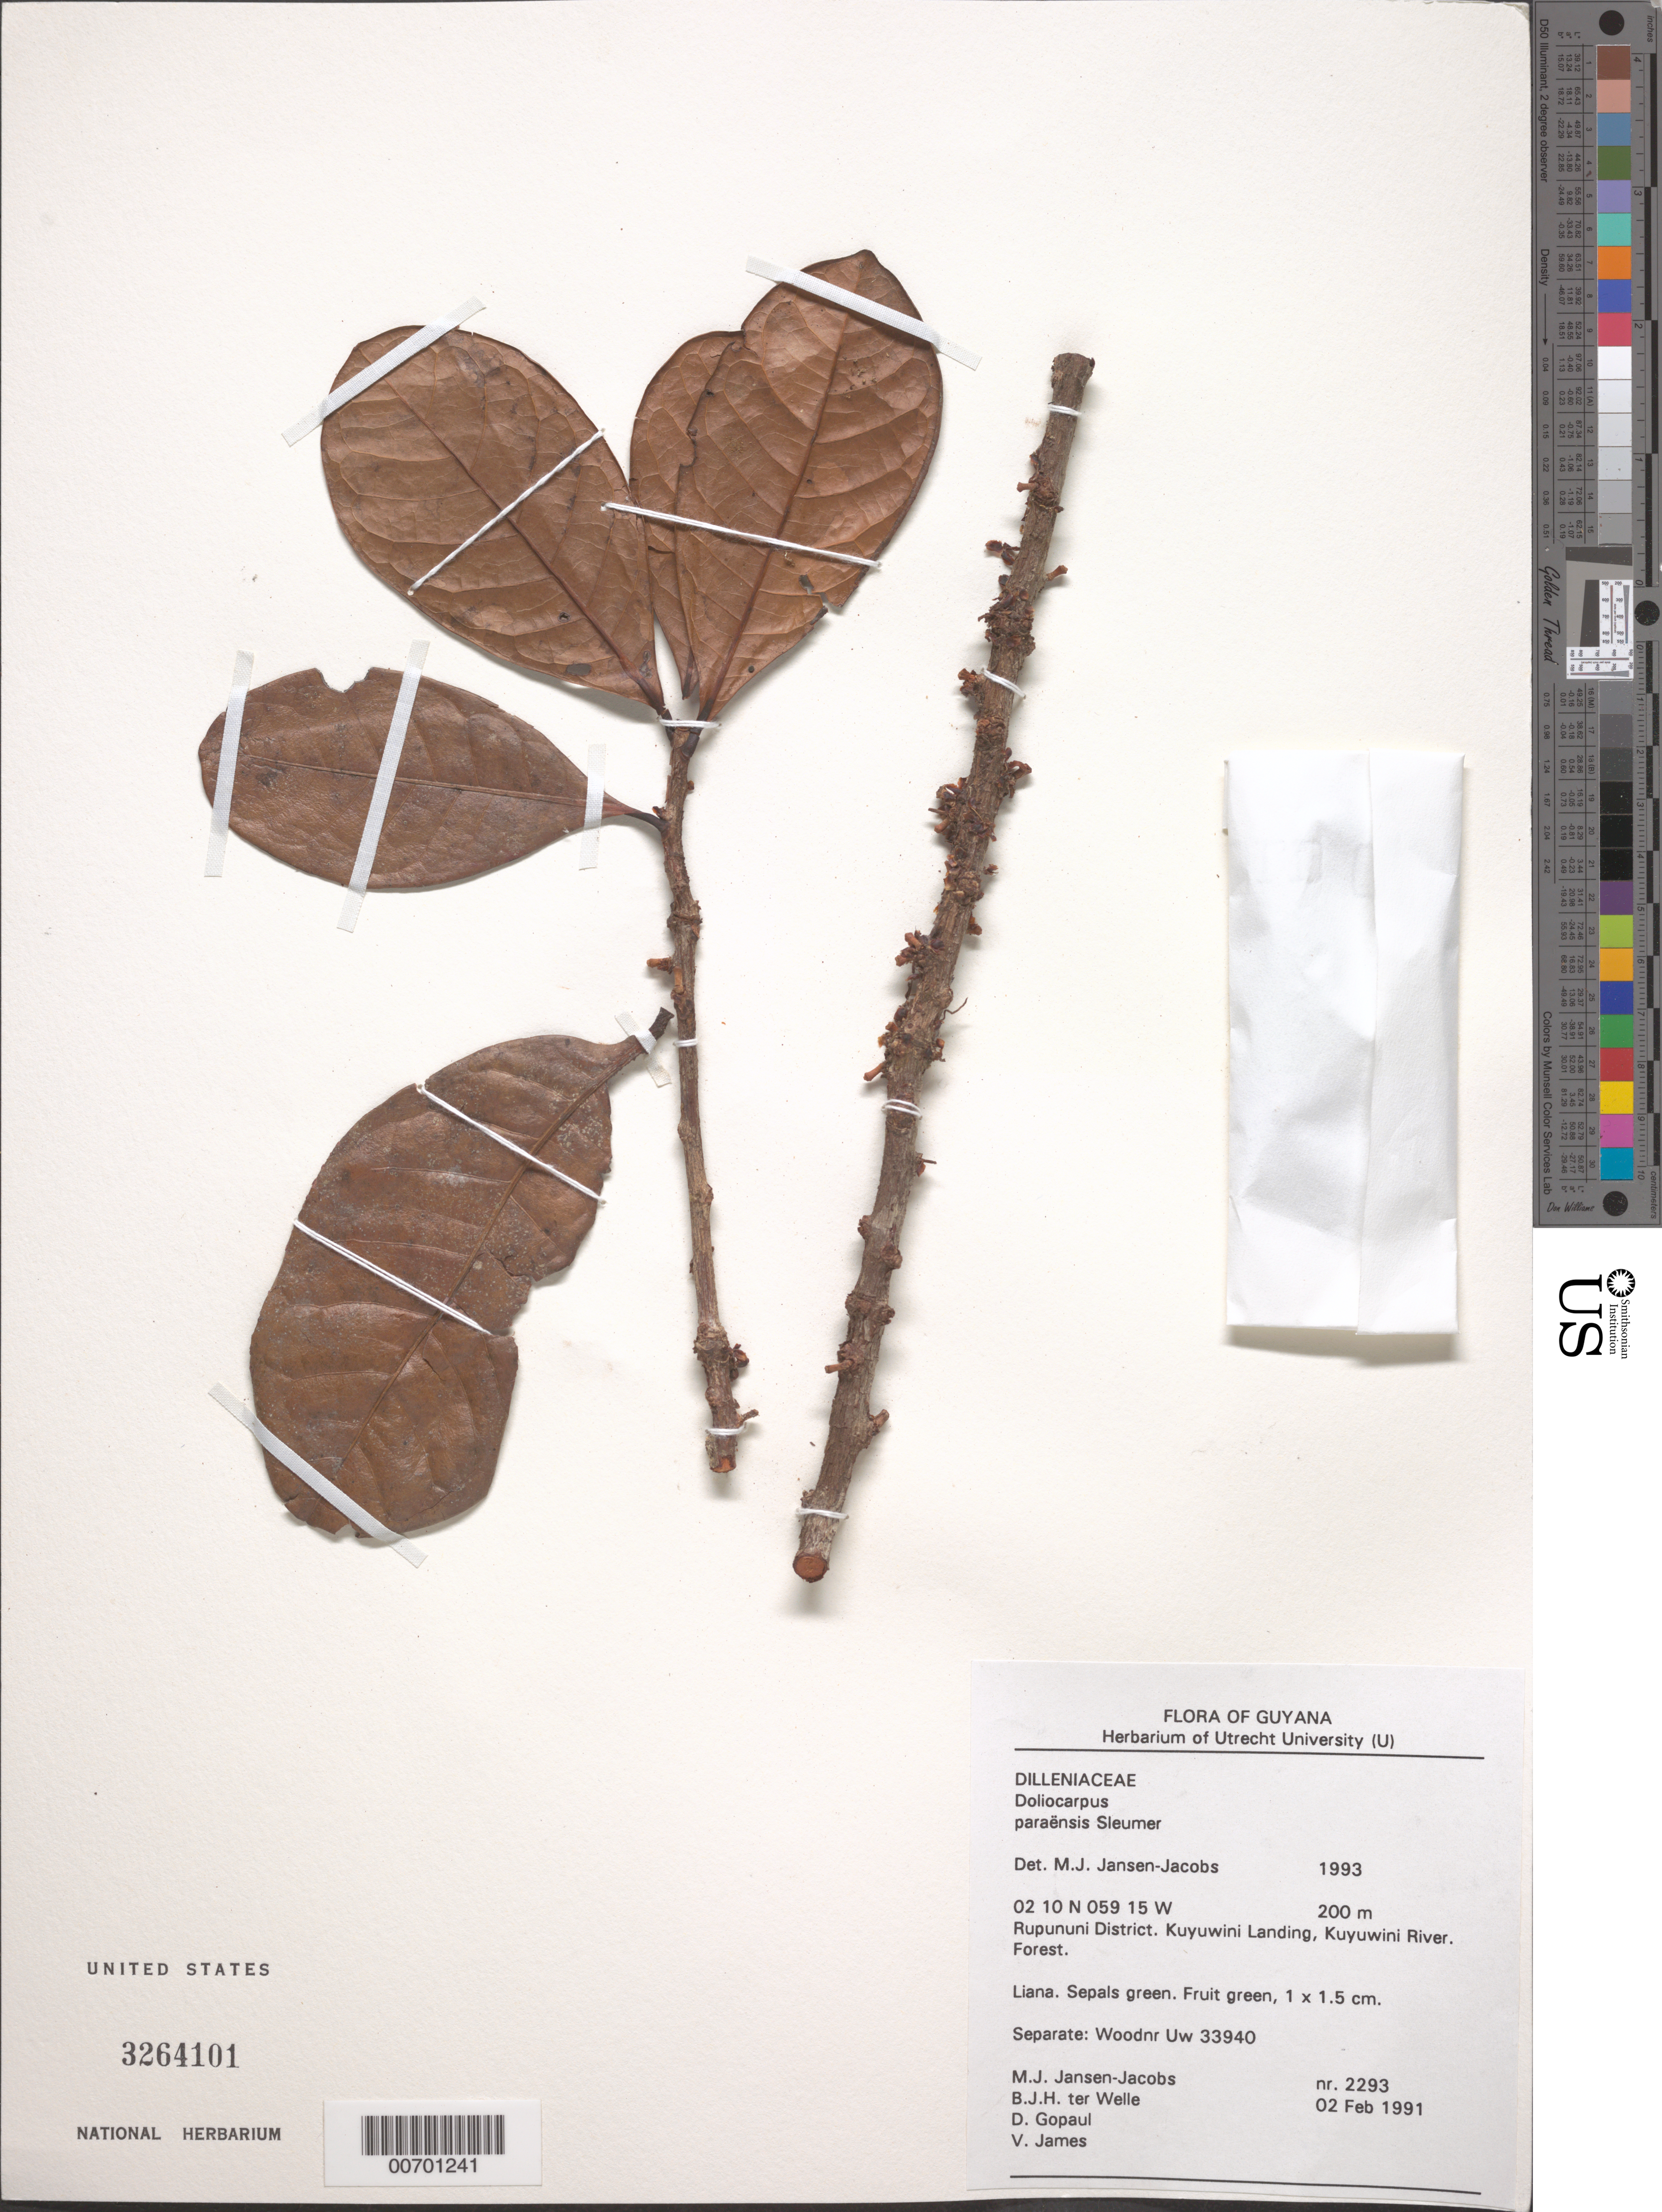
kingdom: Plantae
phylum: Tracheophyta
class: Magnoliopsida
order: Dilleniales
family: Dilleniaceae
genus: Doliocarpus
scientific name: Doliocarpus paraensis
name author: Sleumer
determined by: Jansen-Jacobs, M. J., (U), Nationaal Herbarium Nederland, Utrecht University branch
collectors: M. J. Jansen-Jacobs, B. Welle, D. Gopaul & V. James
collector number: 2293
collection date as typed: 2-Feb-91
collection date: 1991-02-02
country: Guyana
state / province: U. Takutu-U. Essequibo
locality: Kuyuwini Landing, Kuyuwini River, Rupununi District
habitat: Forest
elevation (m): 200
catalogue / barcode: US 3264101